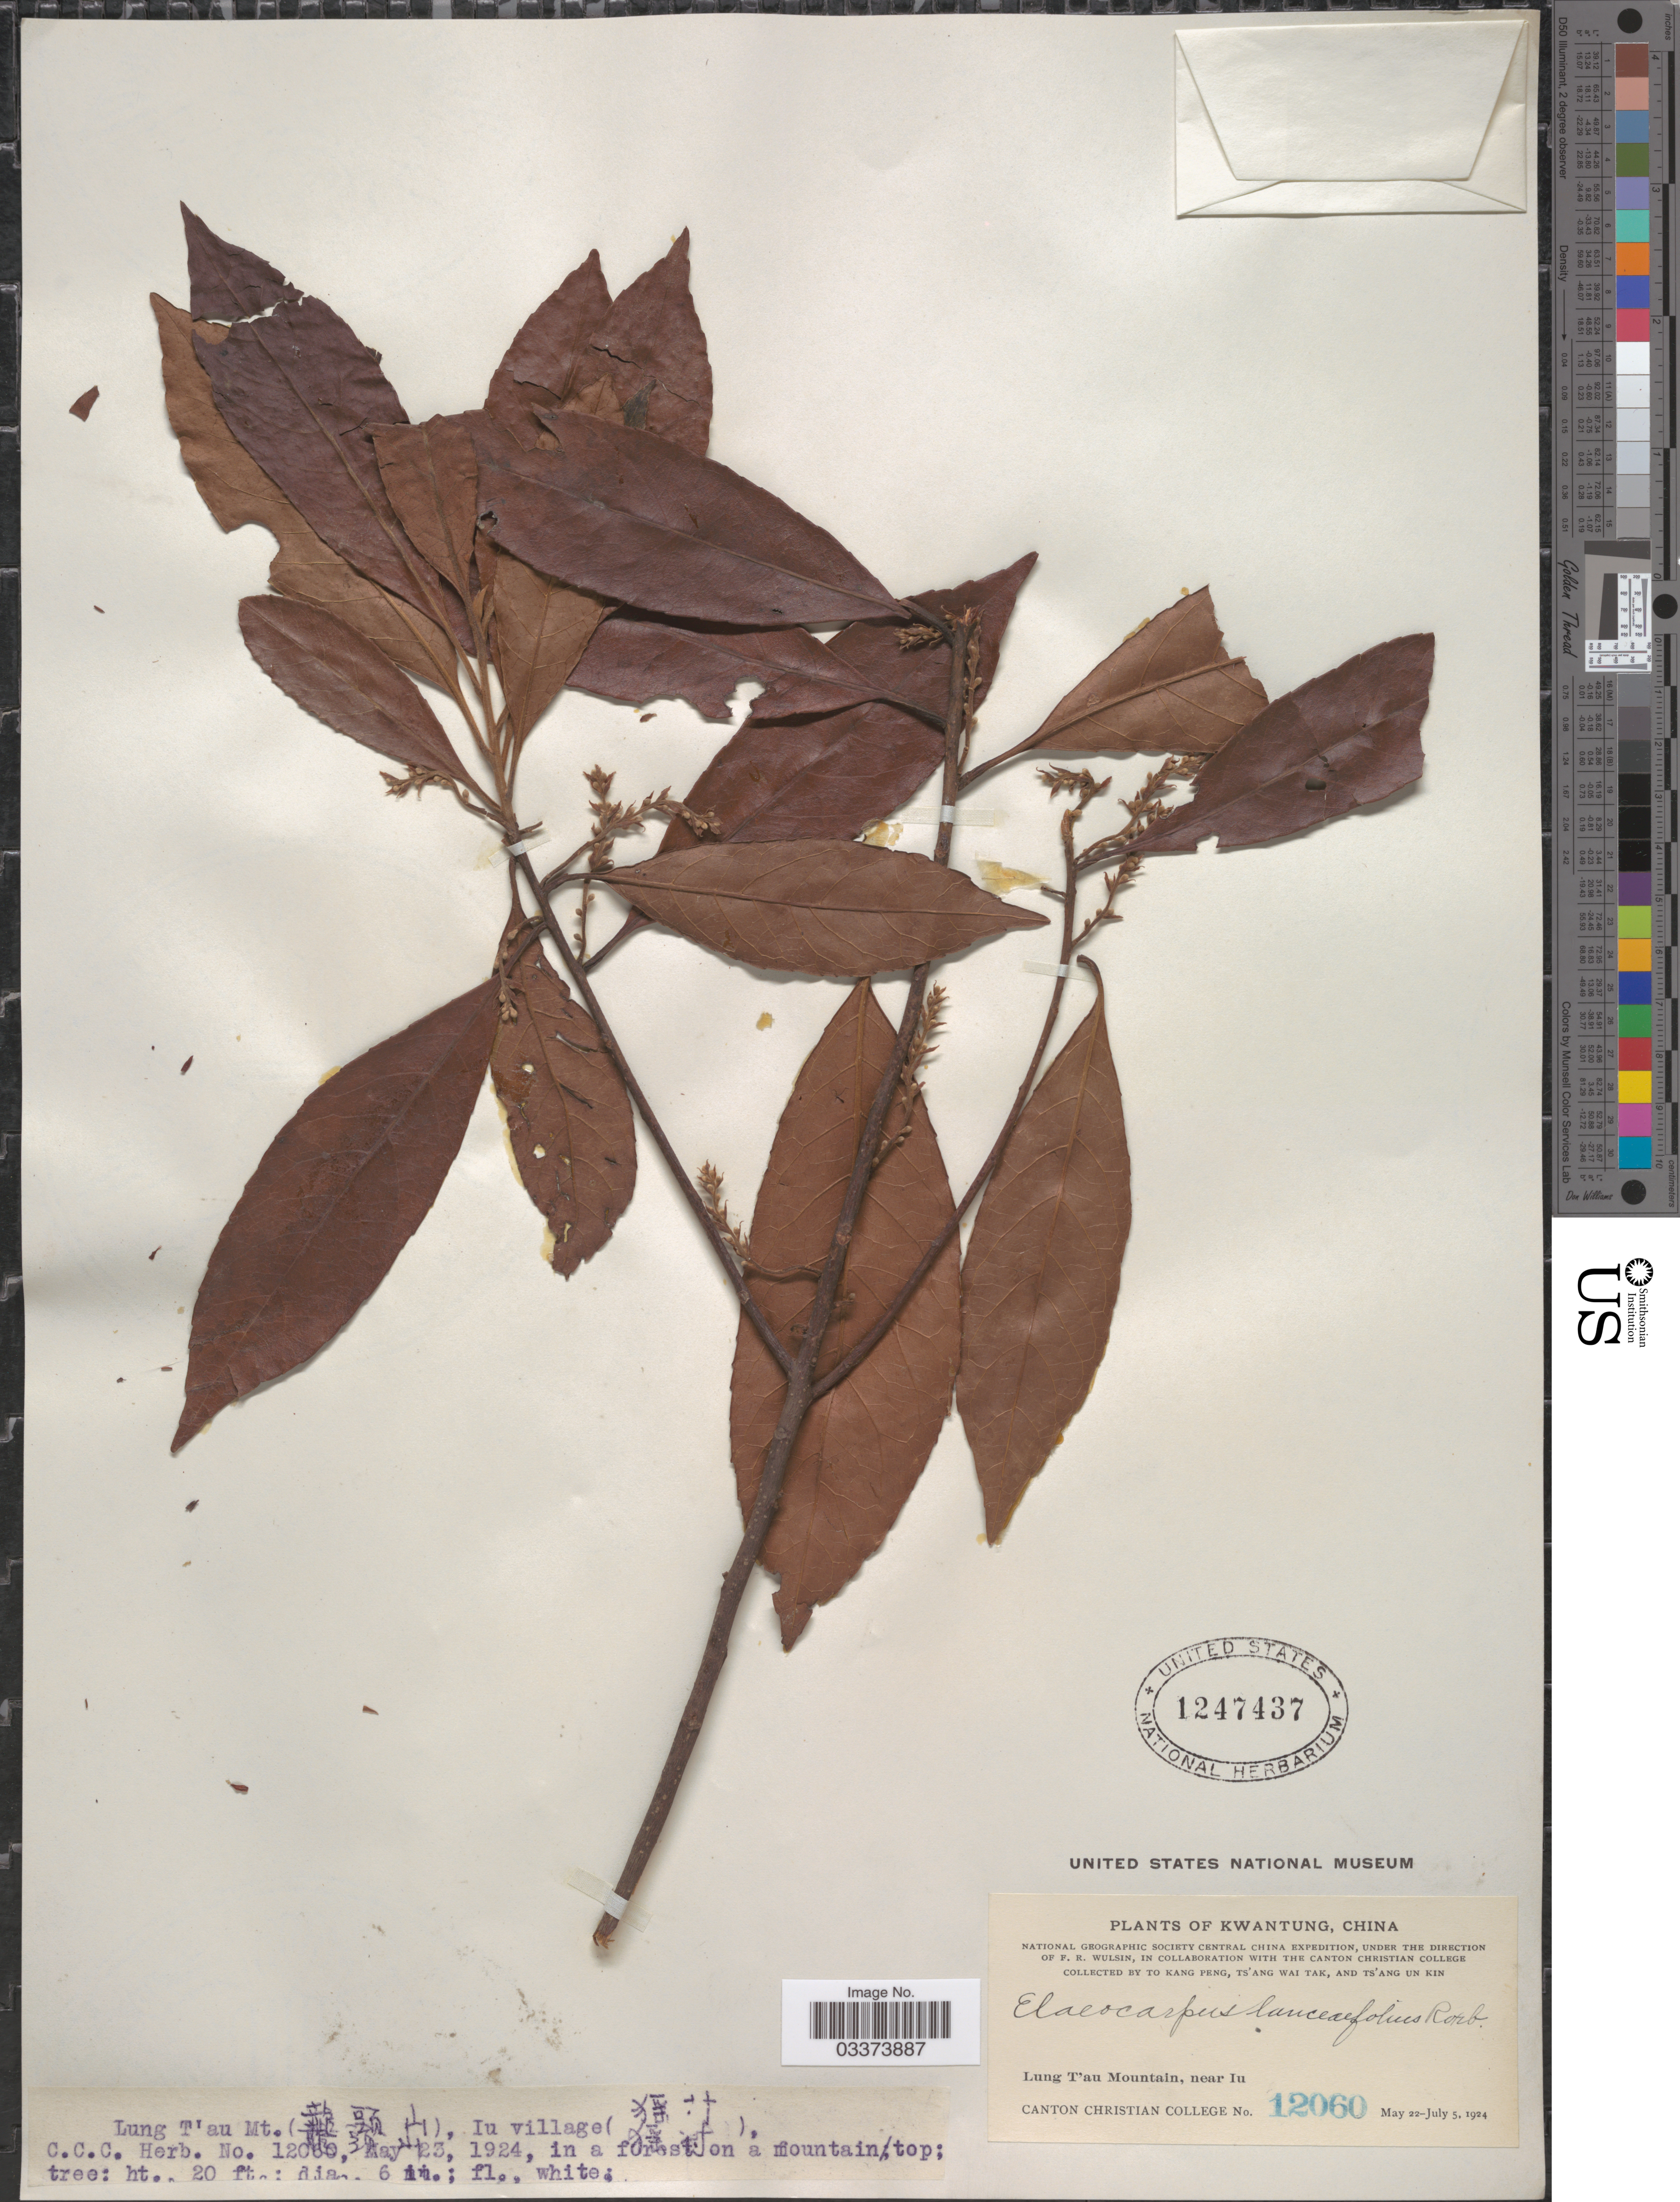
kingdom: Plantae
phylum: Tracheophyta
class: Magnoliopsida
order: Oxalidales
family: Elaeocarpaceae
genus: Elaeocarpus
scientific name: Elaeocarpus lanceifolius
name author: Roxb.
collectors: T. K. Peng, W. T. Tsang & Ts' Ang Un Kin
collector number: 12060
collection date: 1924-05-23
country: China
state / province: Guangdong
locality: Kwantung. Lung T'au Mountain, near Iu. Iu village (X).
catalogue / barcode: US 1247437